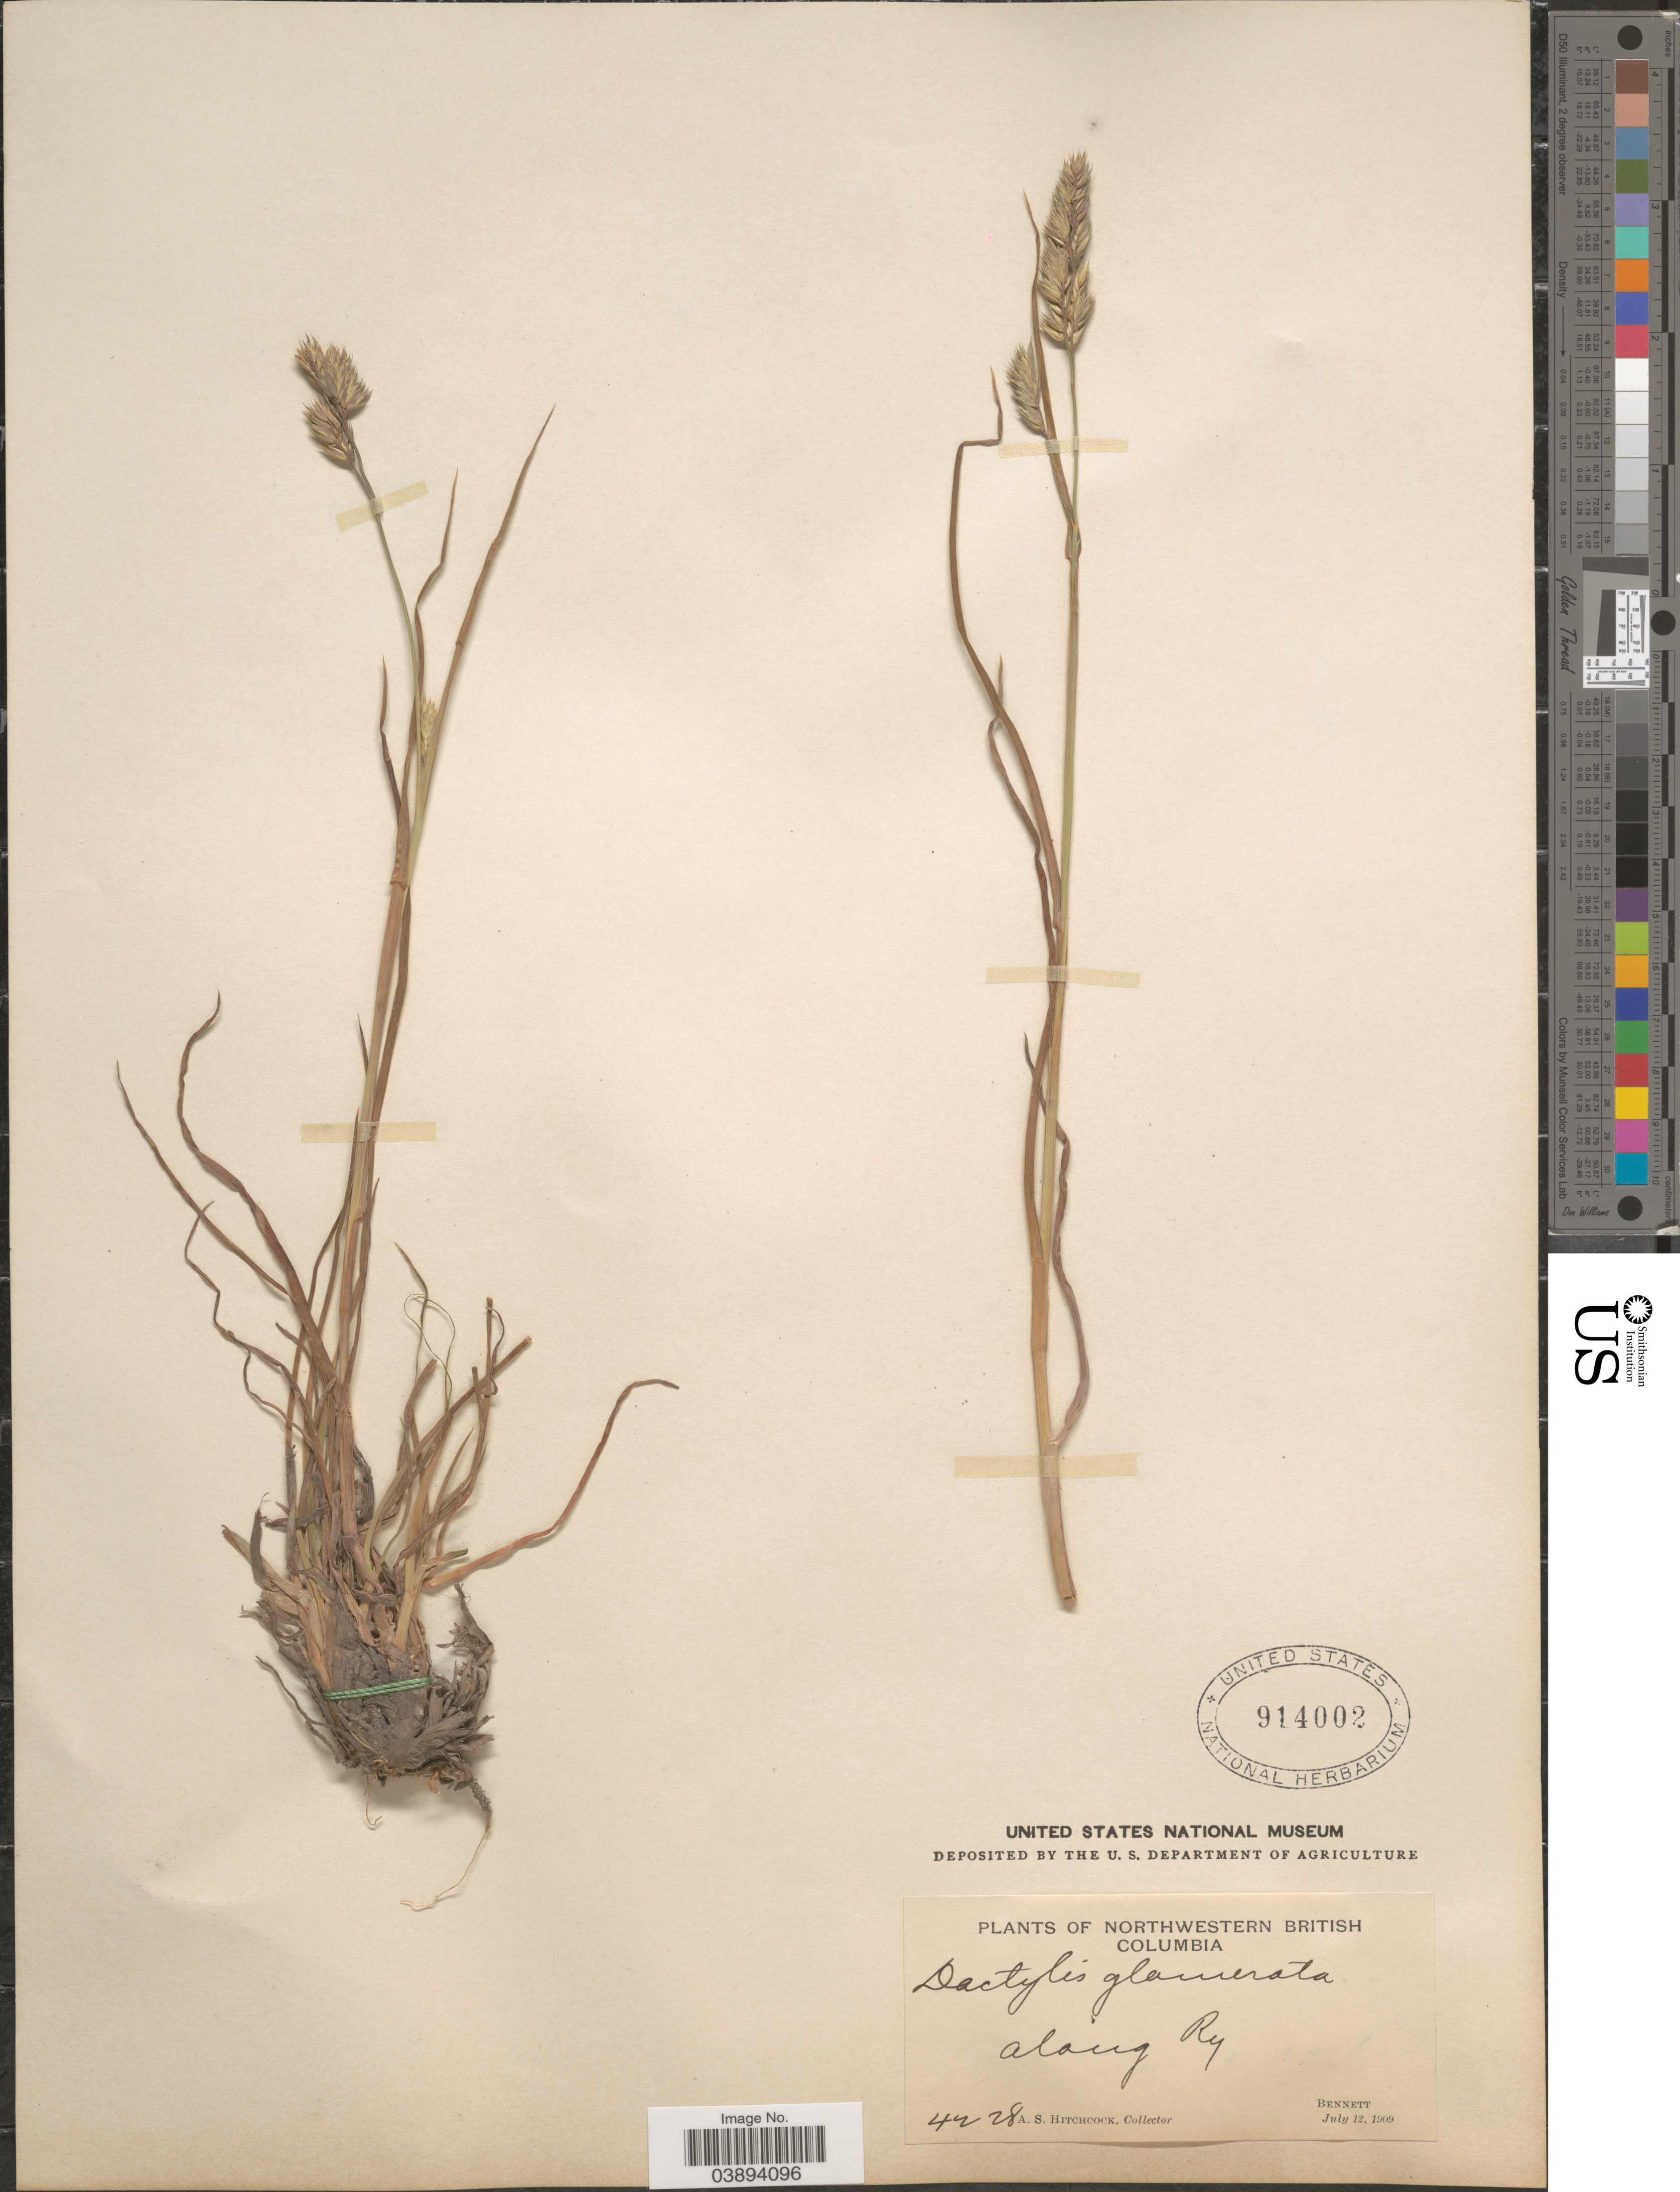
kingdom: Plantae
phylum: Tracheophyta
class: Liliopsida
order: Poales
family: Poaceae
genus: Dactylis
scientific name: Dactylis glomerata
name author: L.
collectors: A. S. Hitchcock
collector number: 4228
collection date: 1909-07-12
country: Canada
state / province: British Columbia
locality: Northwestern British Columbia. Along Ry. Bennett.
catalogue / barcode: US 914002